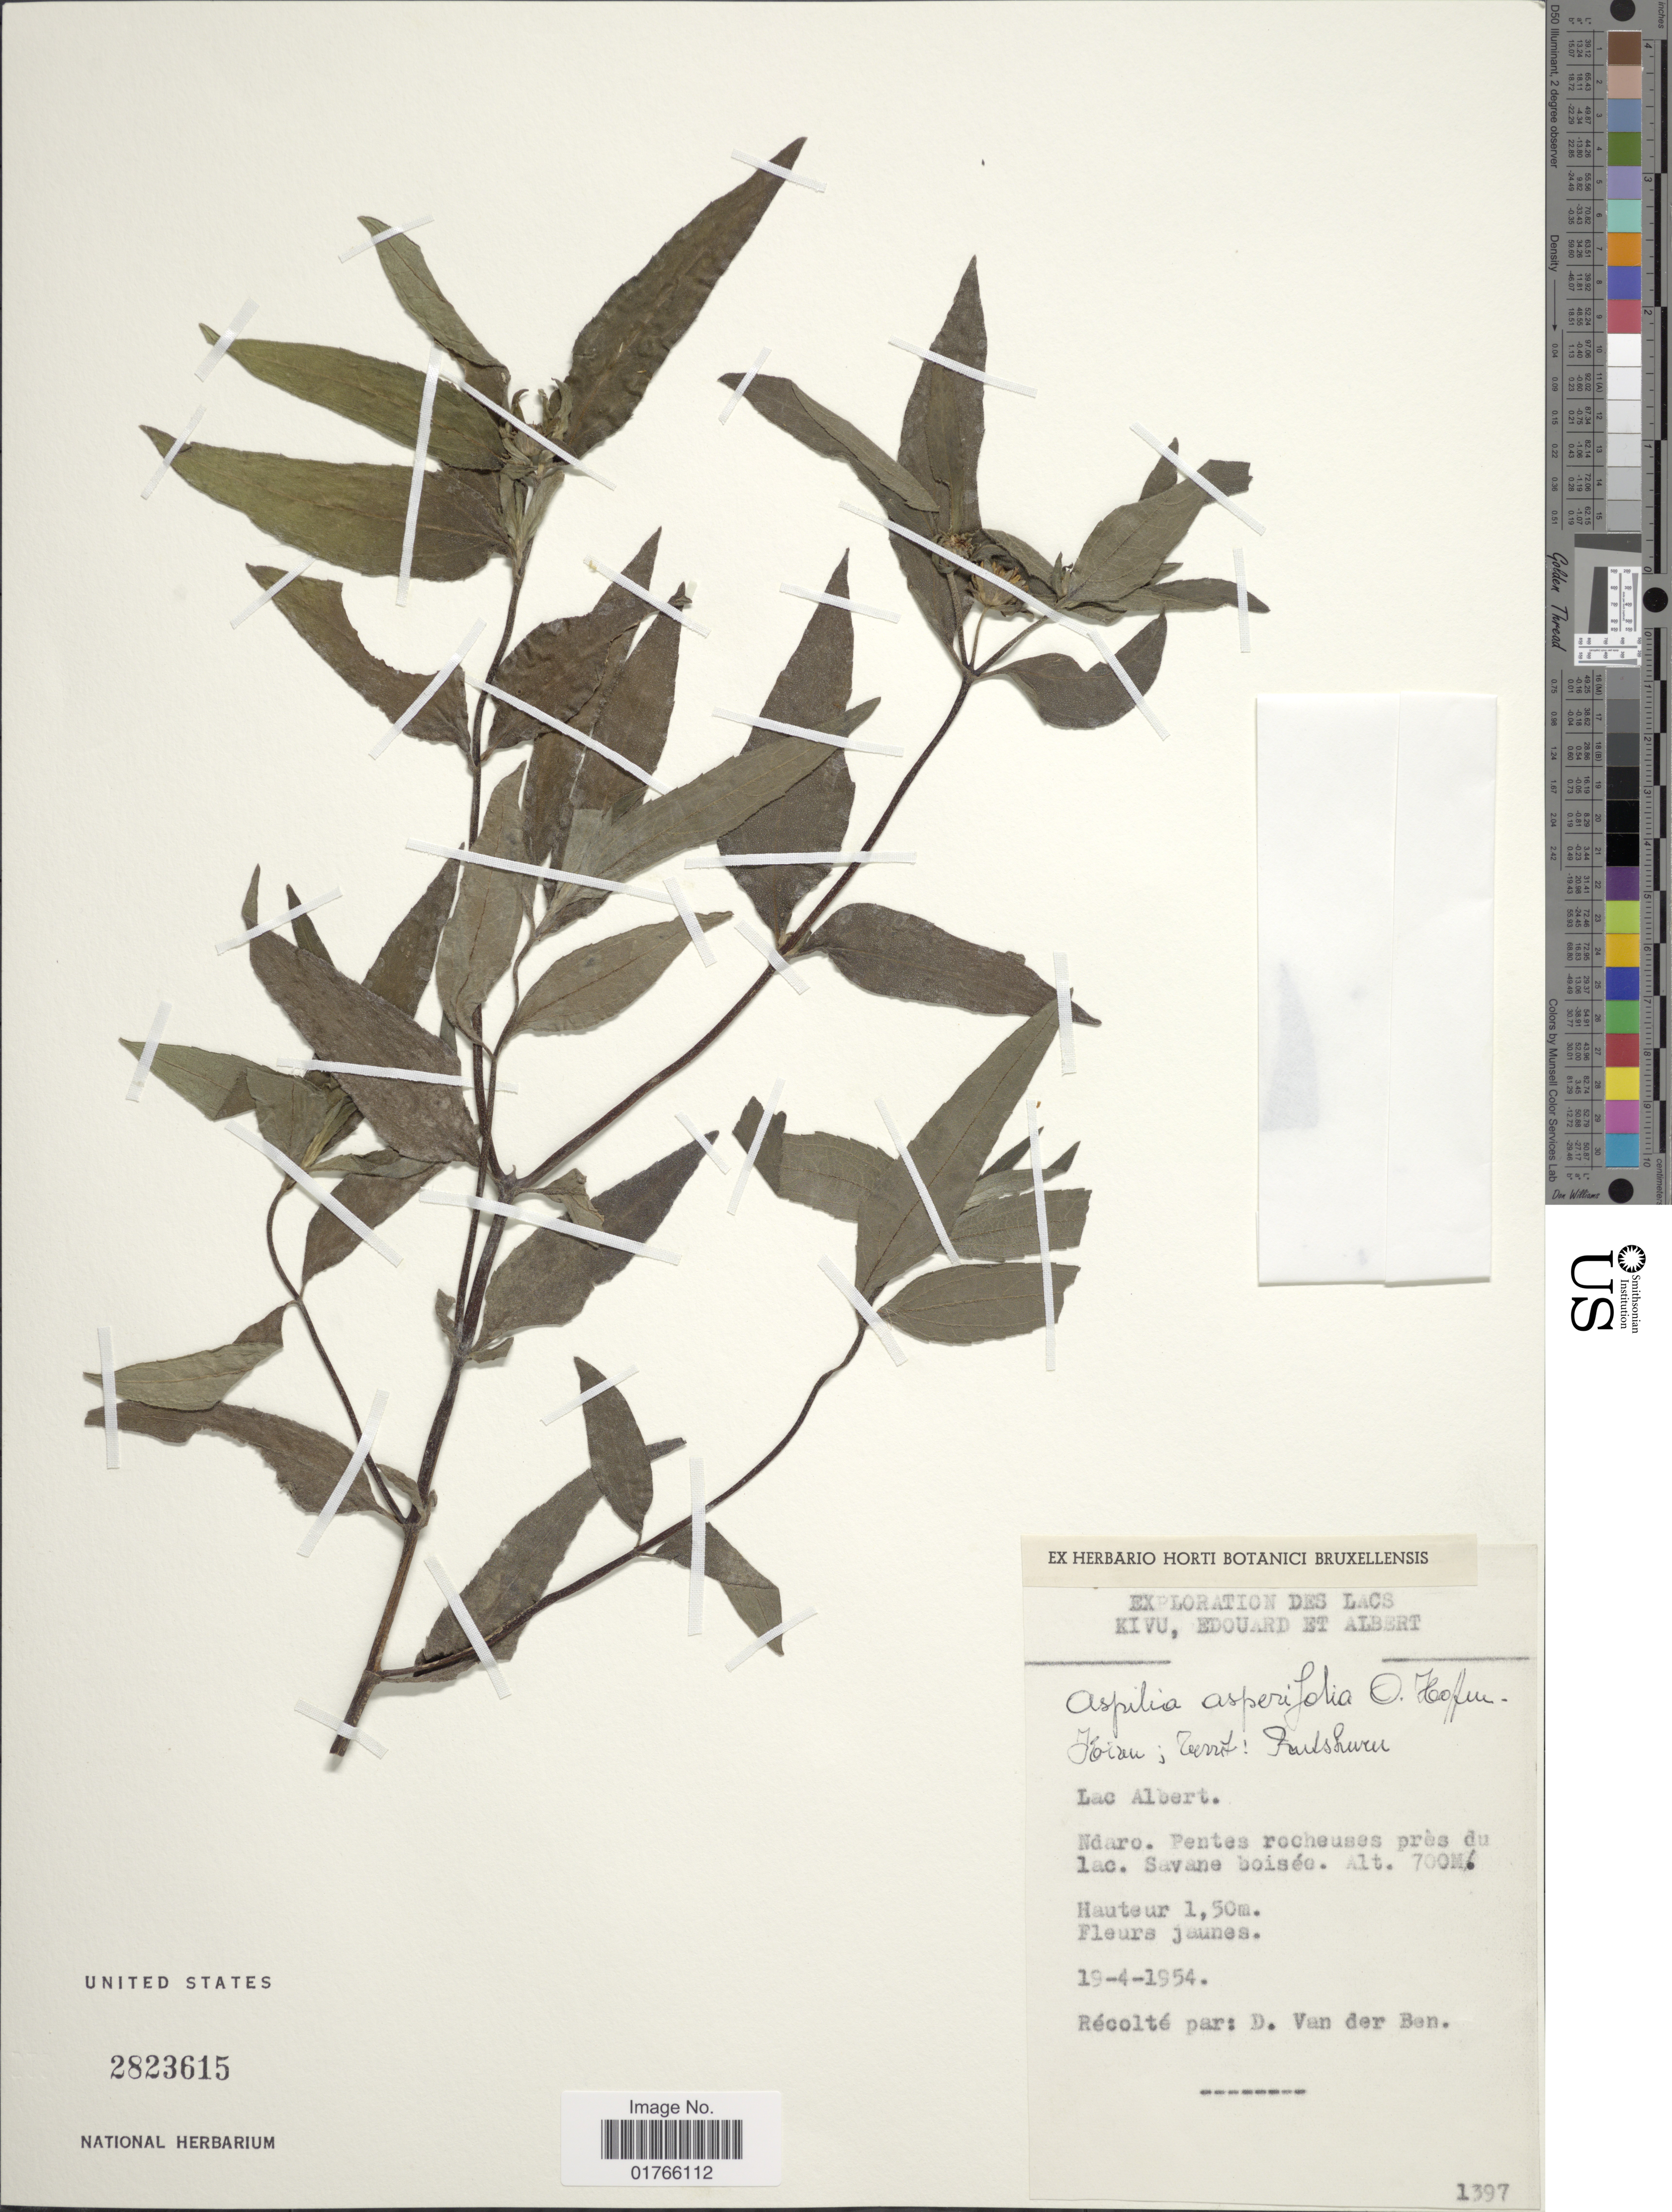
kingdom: Plantae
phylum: Tracheophyta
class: Magnoliopsida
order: Asterales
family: Asteraceae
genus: Aspilia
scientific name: Aspilia asperifolia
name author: O. Hoffm.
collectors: D. Van Der Ben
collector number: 1397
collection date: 1954-04-19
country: Congo, Democratic Republic of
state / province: Ituri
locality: Lac Albert, Ndaro. Pentes rocheuses pres du lac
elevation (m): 700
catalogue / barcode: US 2823615